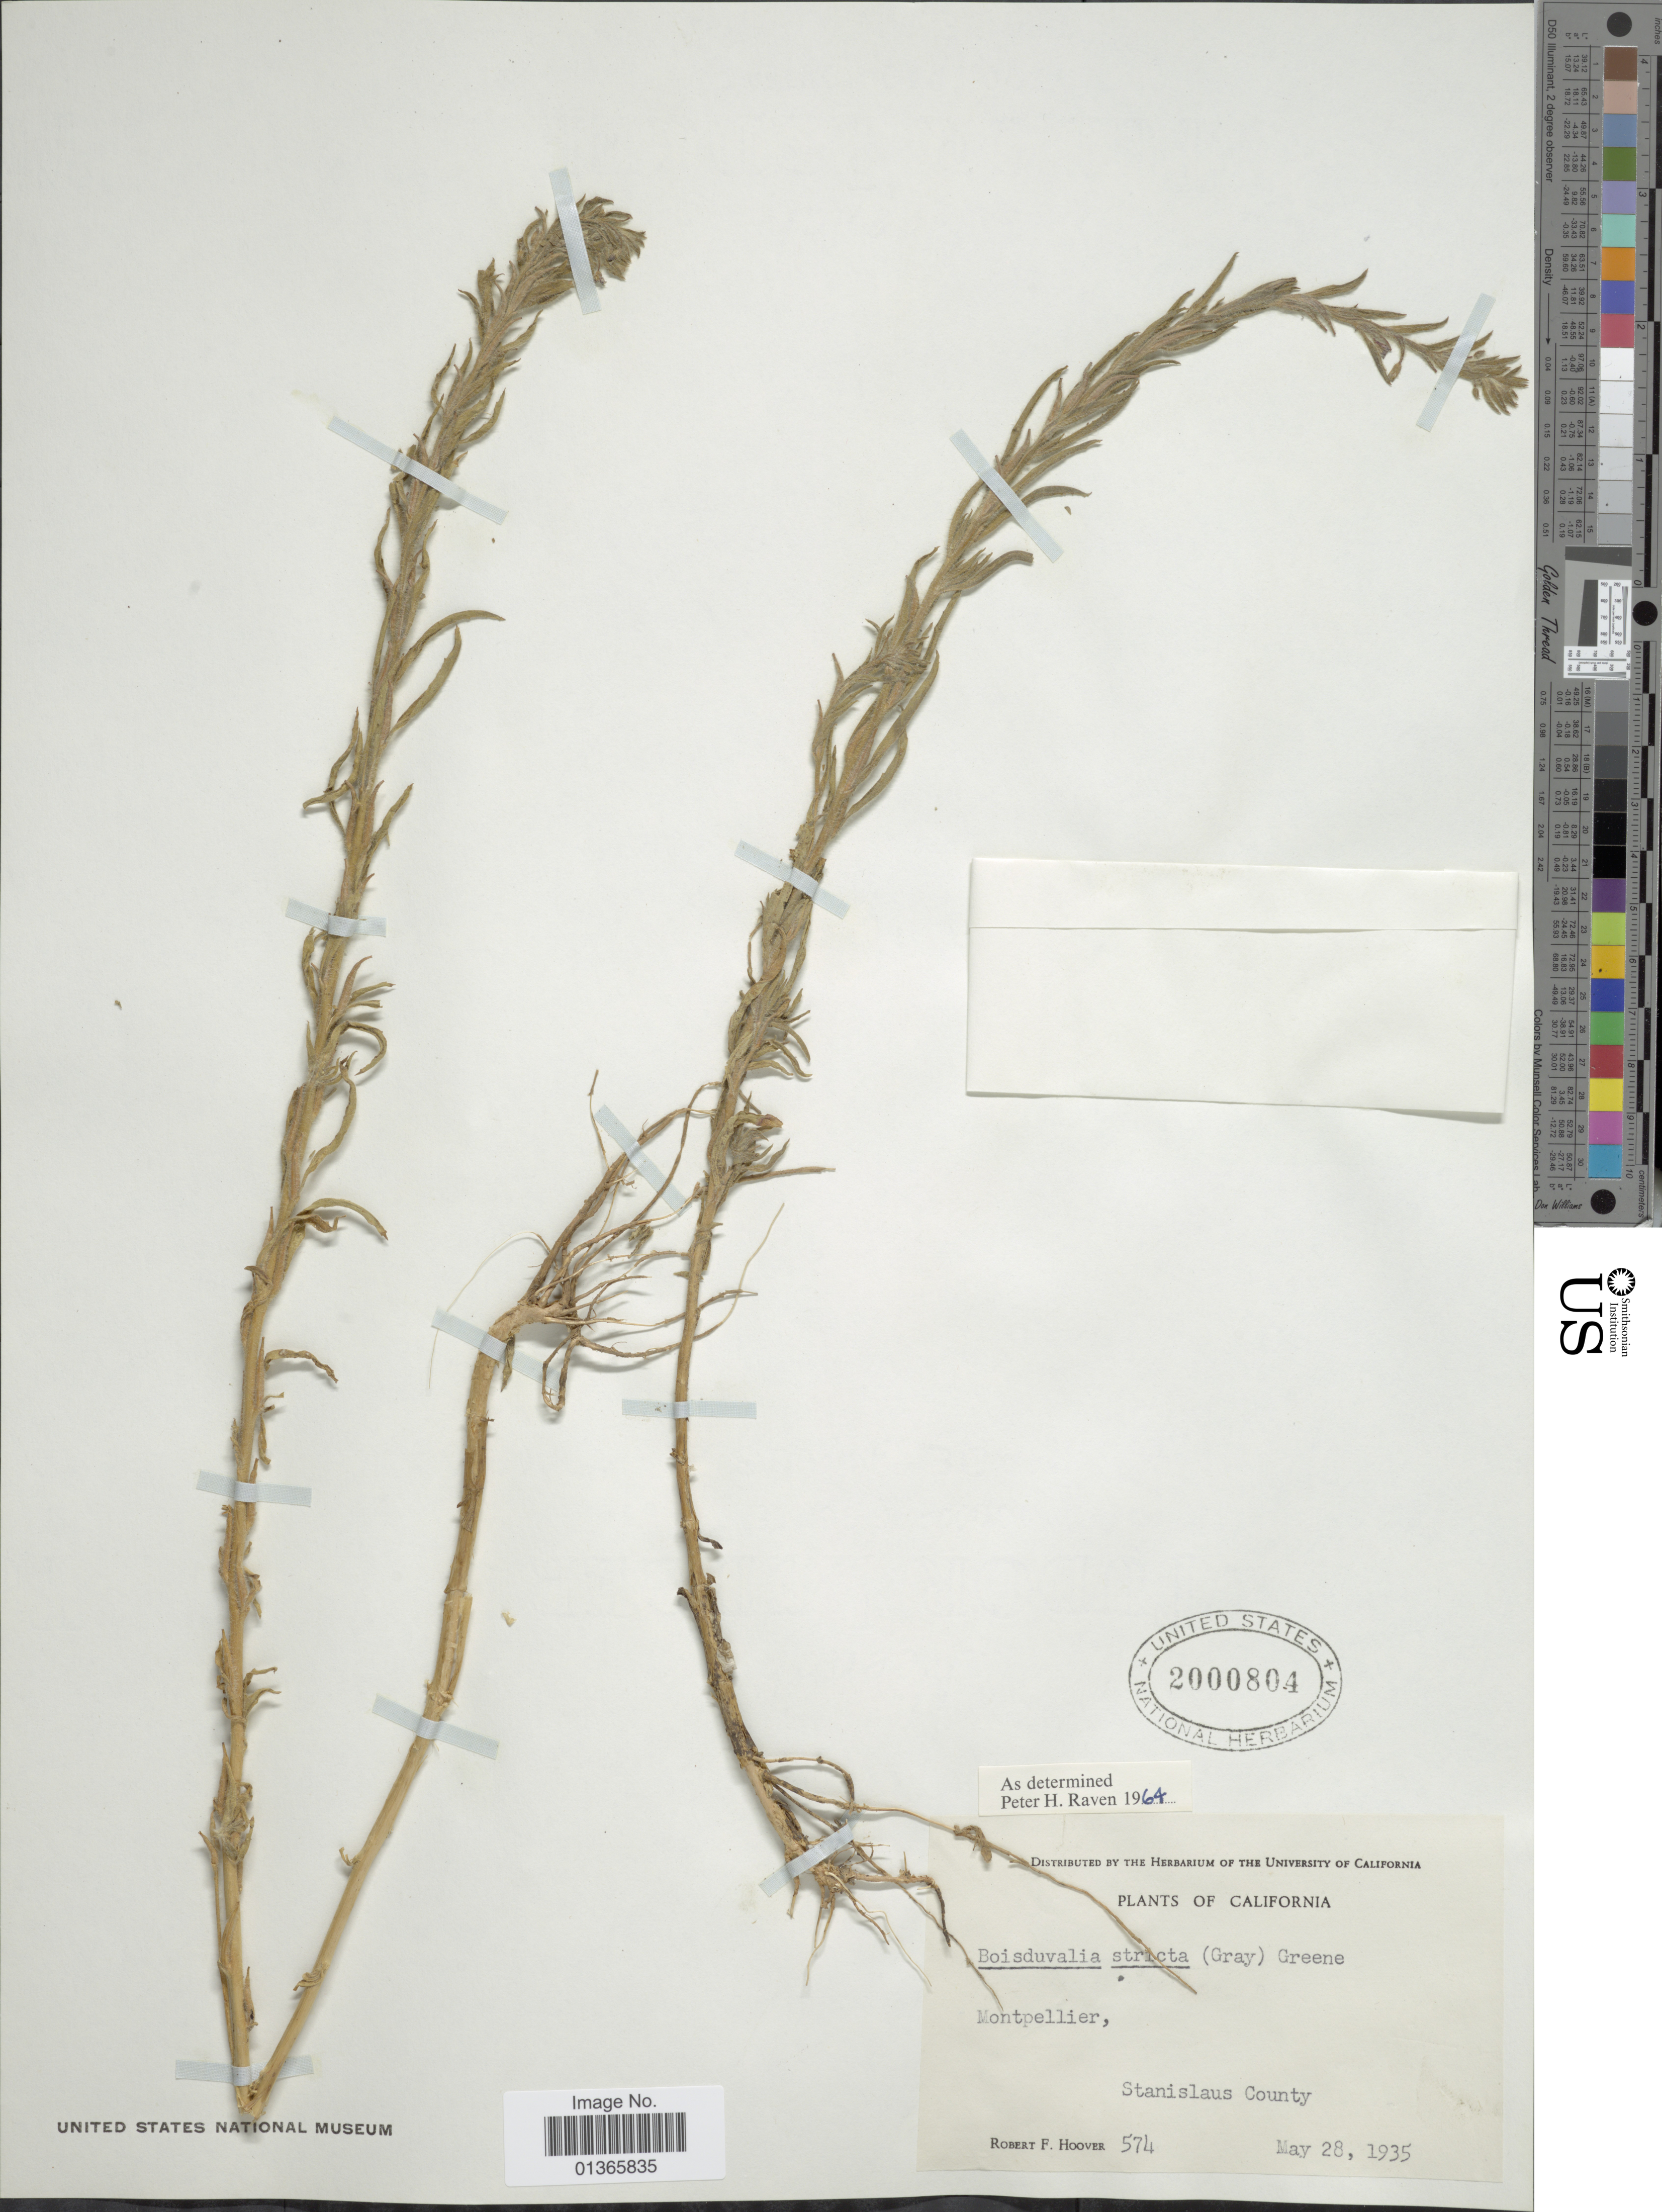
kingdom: Plantae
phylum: Tracheophyta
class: Magnoliopsida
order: Myrtales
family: Onagraceae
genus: Epilobium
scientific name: Epilobium torreyi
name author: (S. Watson) Hoch & P.H. Raven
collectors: R. F. Hoover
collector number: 574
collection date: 1935-05-28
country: United States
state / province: California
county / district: Stanislaus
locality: Montpellier. Stanislaus County.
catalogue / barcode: US 2000804